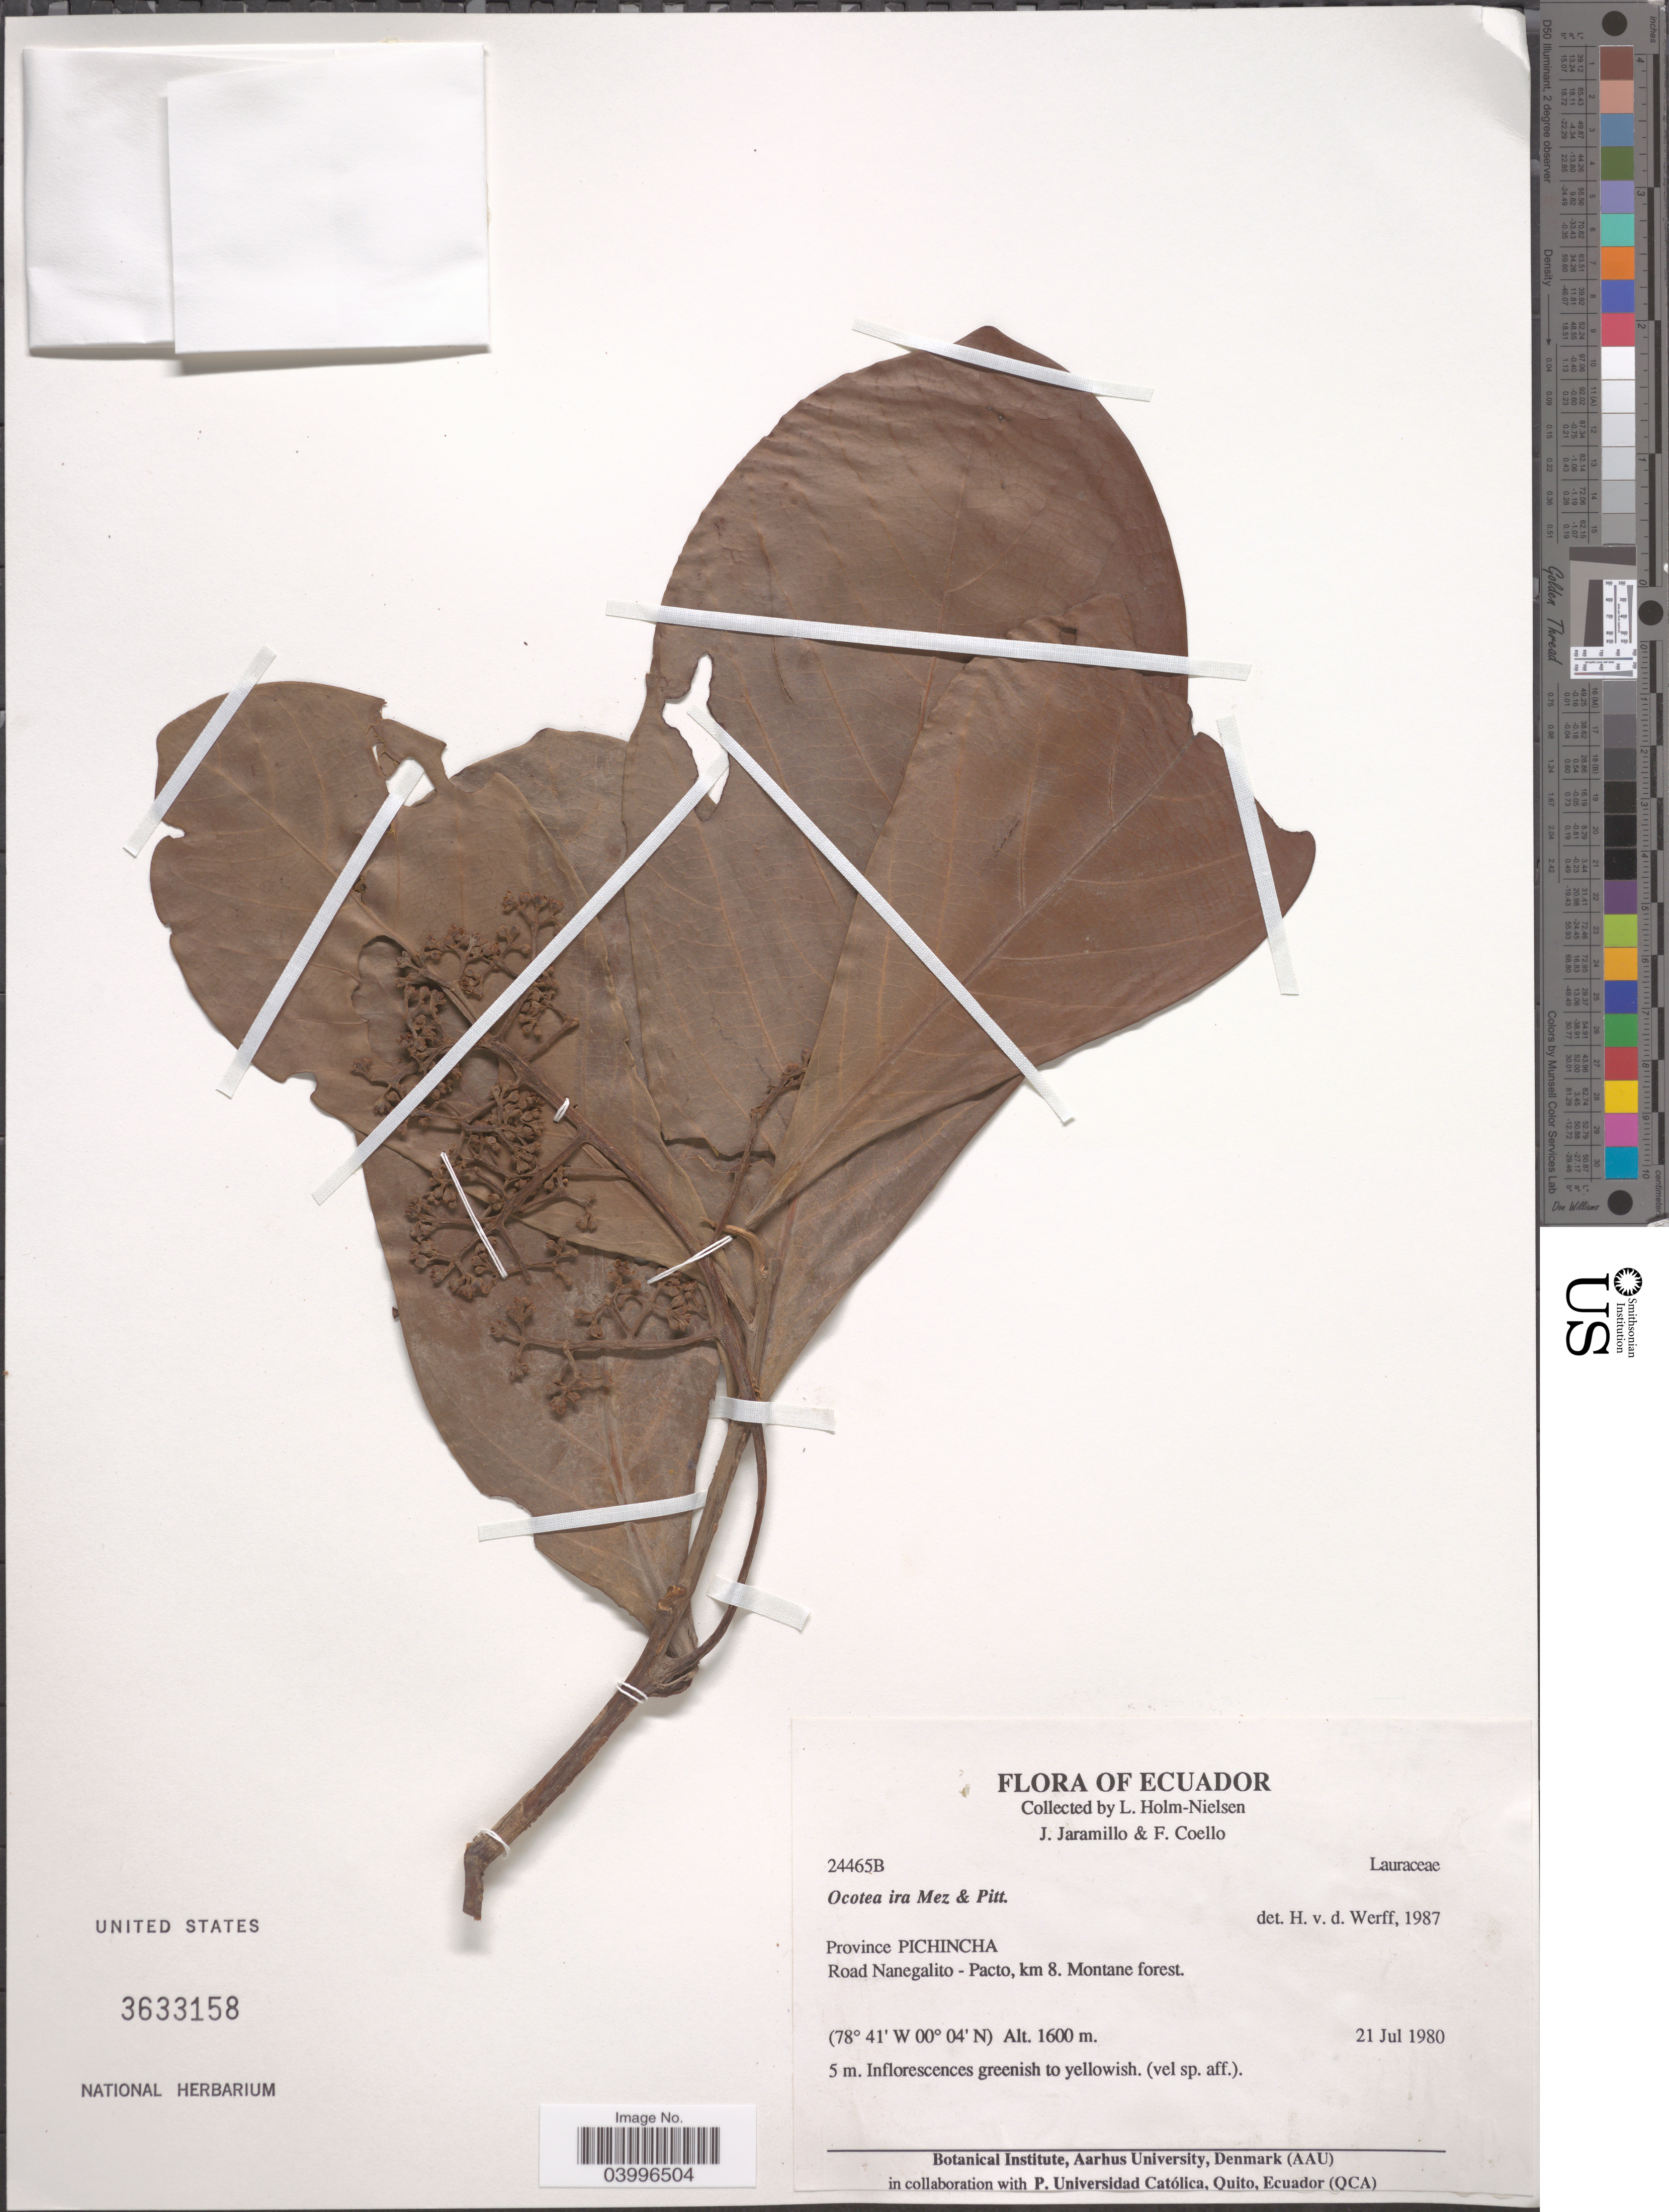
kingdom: Plantae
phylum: Tracheophyta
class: Magnoliopsida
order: Laurales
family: Lauraceae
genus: Ocotea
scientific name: Ocotea ira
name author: Mez & Pittier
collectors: L. Holm-Nielsen, J. Jaramillo & F. Coello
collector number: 24465B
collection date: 1980-07-21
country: Ecuador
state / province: Pichincha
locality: Road Nanegalito-Pacto, km 8. Montane forest.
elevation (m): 1600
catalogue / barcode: US 3633158